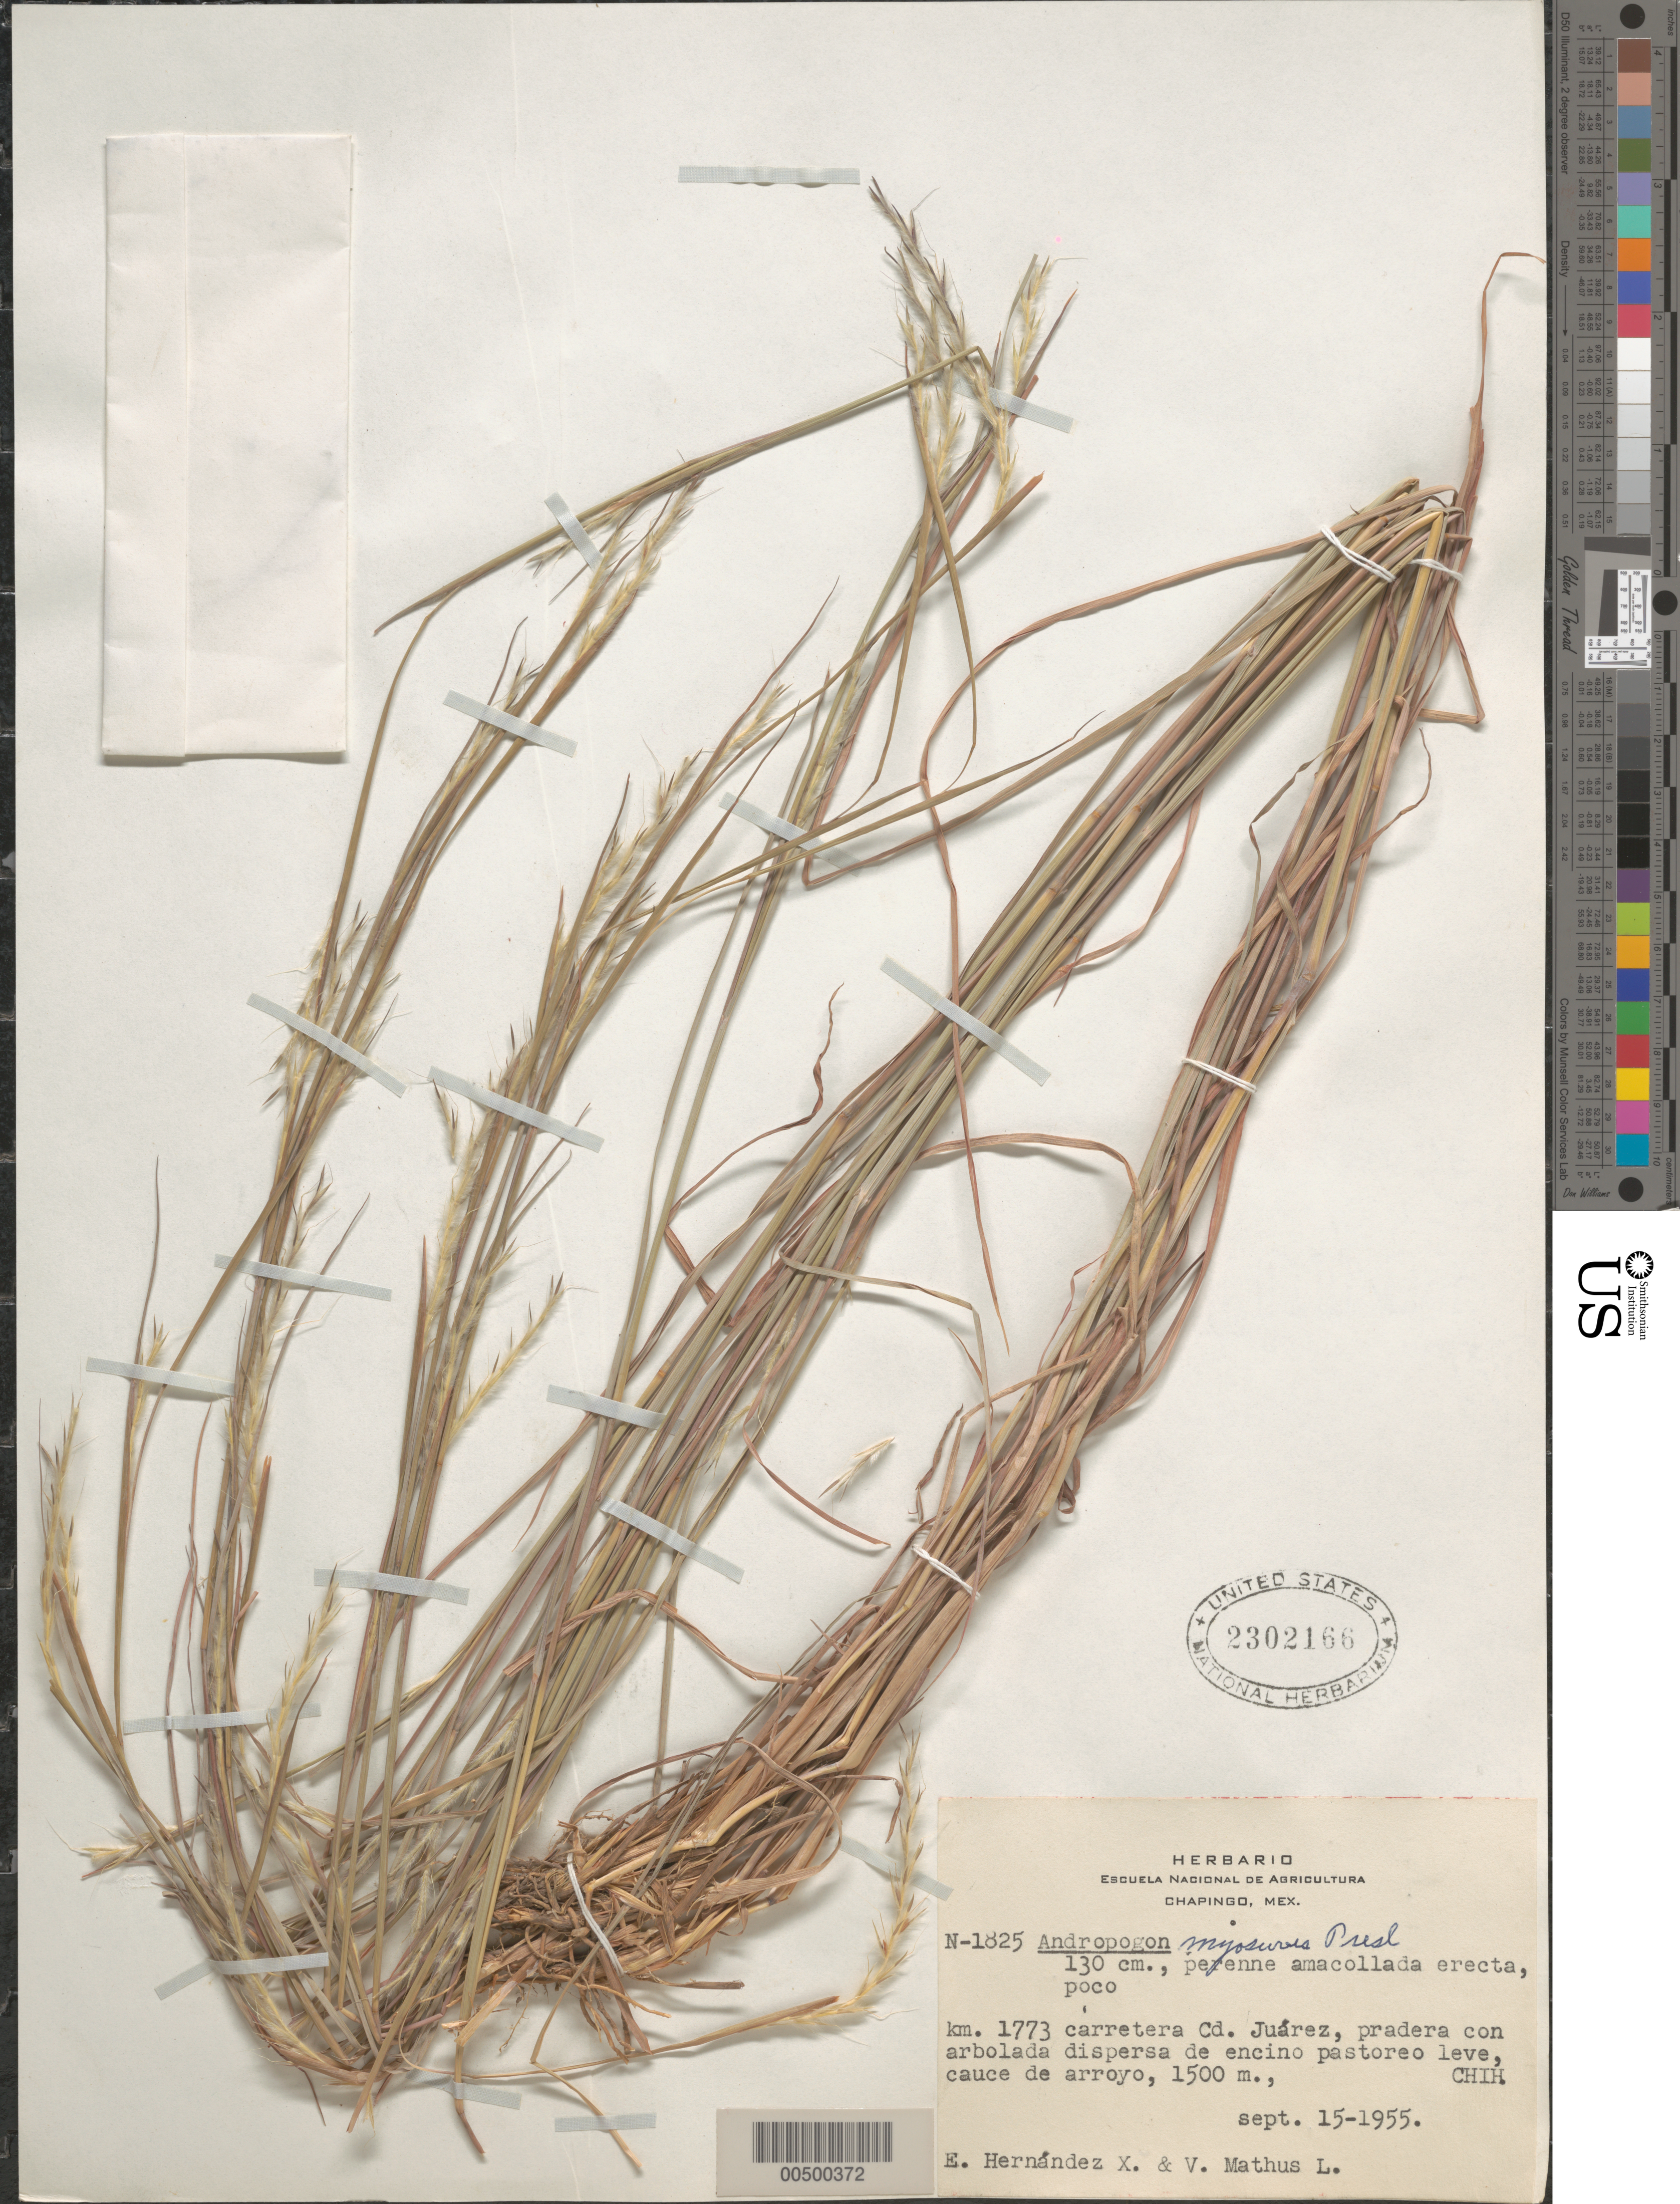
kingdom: Plantae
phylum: Tracheophyta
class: Liliopsida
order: Poales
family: Poaceae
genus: Schizachyrium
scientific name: Schizachyrium sanguineum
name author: (Retz.) Alston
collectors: E. I. Hernández-X. & V. Mathus L.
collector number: N-1825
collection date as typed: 15 Sep 1955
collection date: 1955-09-15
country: Mexico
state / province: Chihuahua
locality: Km 1773 Cd. Juárez rd.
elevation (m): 1500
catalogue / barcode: US 2302166